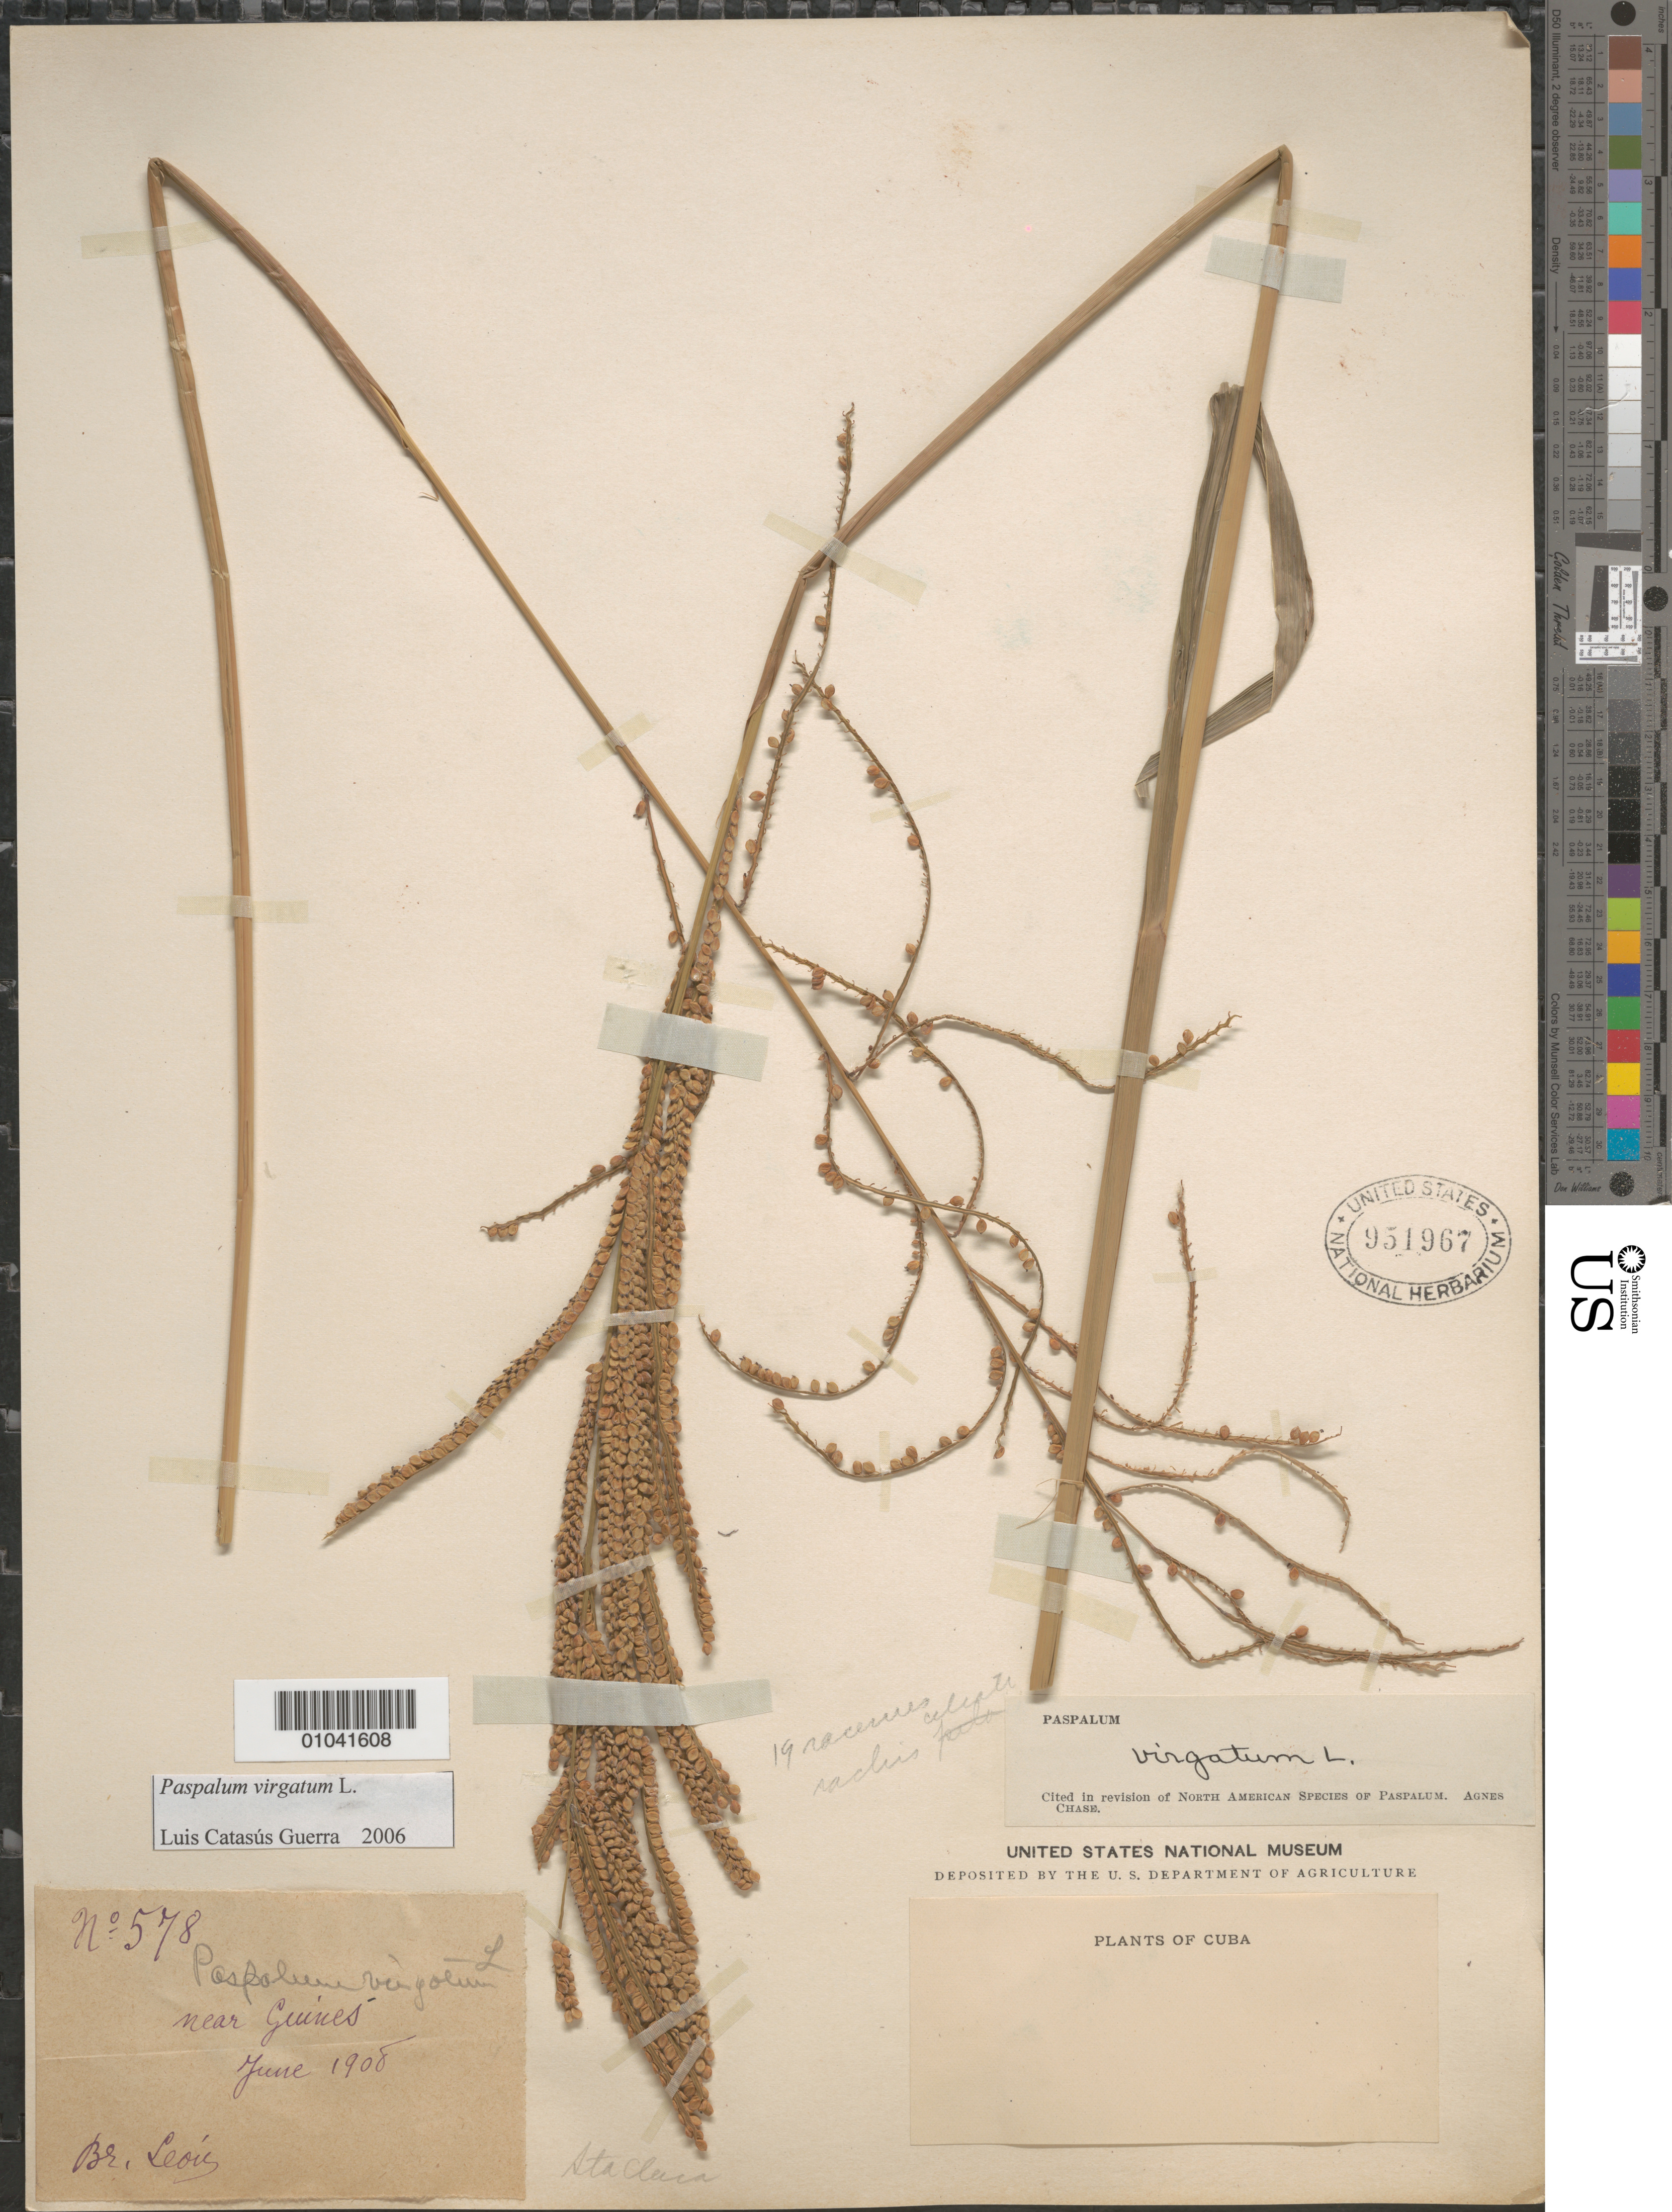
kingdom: Plantae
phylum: Tracheophyta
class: Liliopsida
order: Poales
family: Poaceae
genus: Paspalum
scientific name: Paspalum virgatum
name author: L.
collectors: Bro. León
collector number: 578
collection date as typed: Jun 1908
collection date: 1908-06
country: Cuba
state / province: La Habana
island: Cuba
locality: Near Guines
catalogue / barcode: US 951967